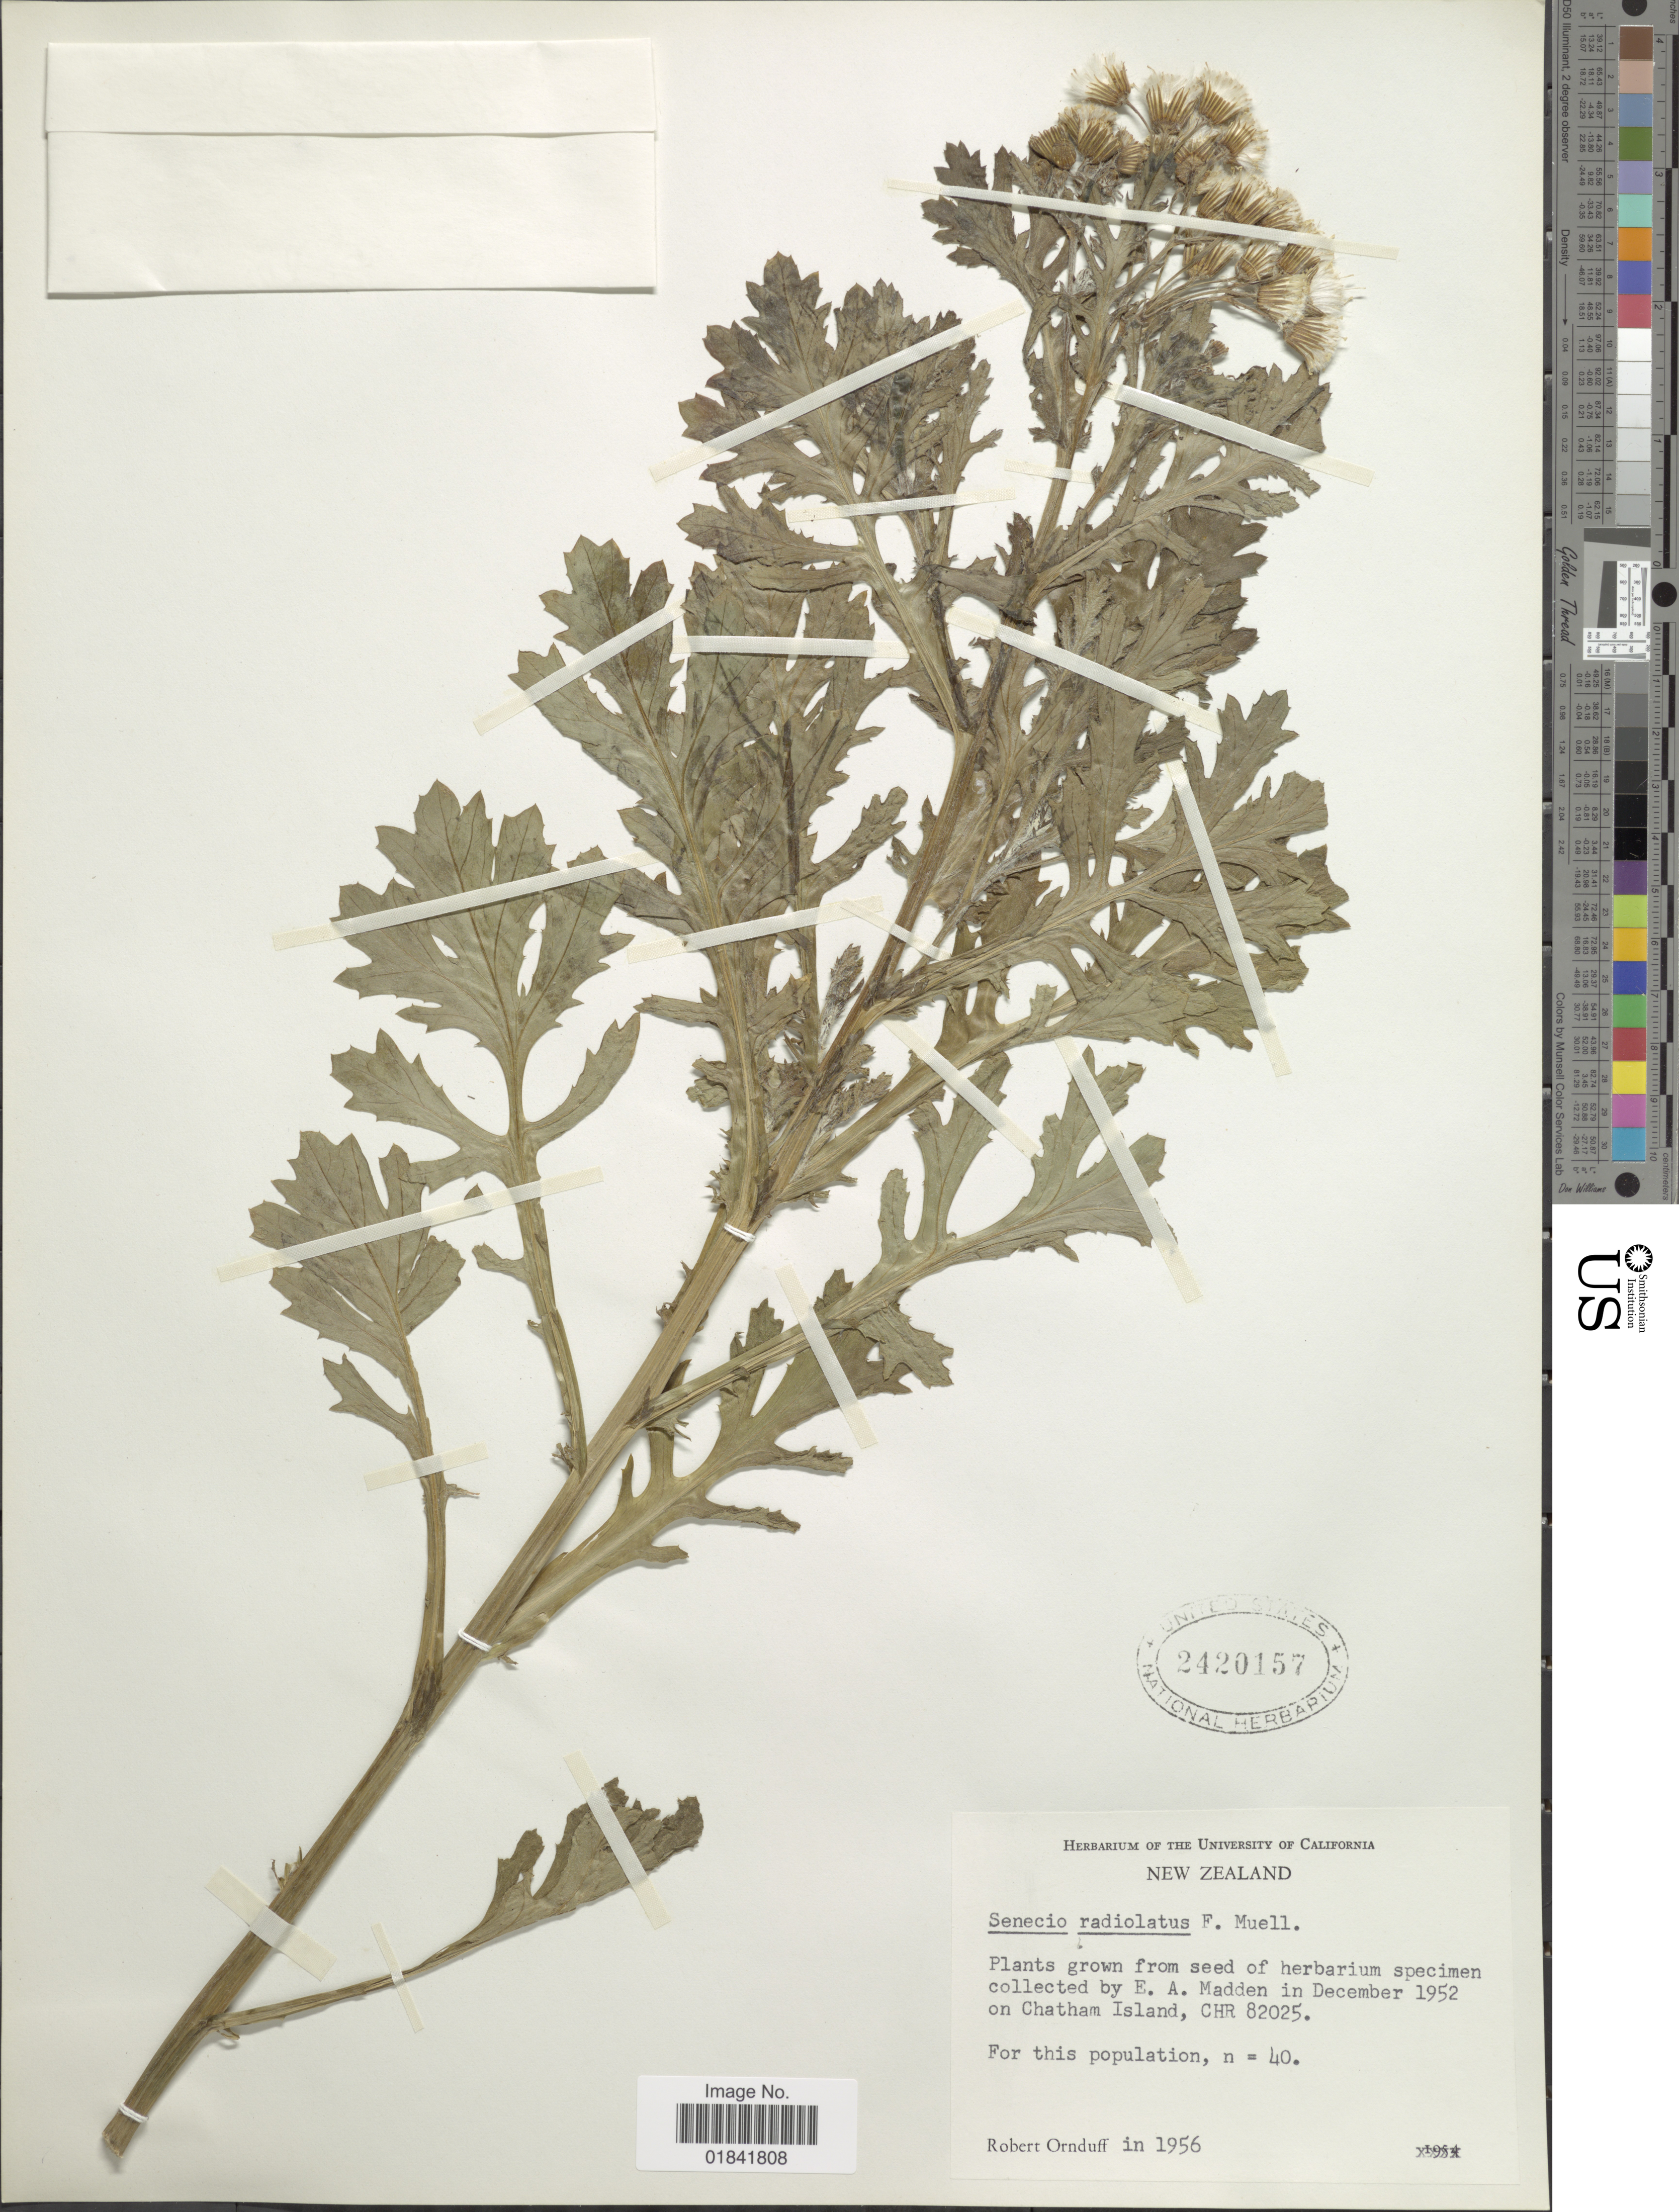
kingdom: Plantae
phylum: Tracheophyta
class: Magnoliopsida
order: Asterales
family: Asteraceae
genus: Senecio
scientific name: Senecio radiolatus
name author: F. Muell.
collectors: R. Ornduff & E. Madden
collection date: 1952-12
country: New Zealand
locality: Chatham Island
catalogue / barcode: US 2420157